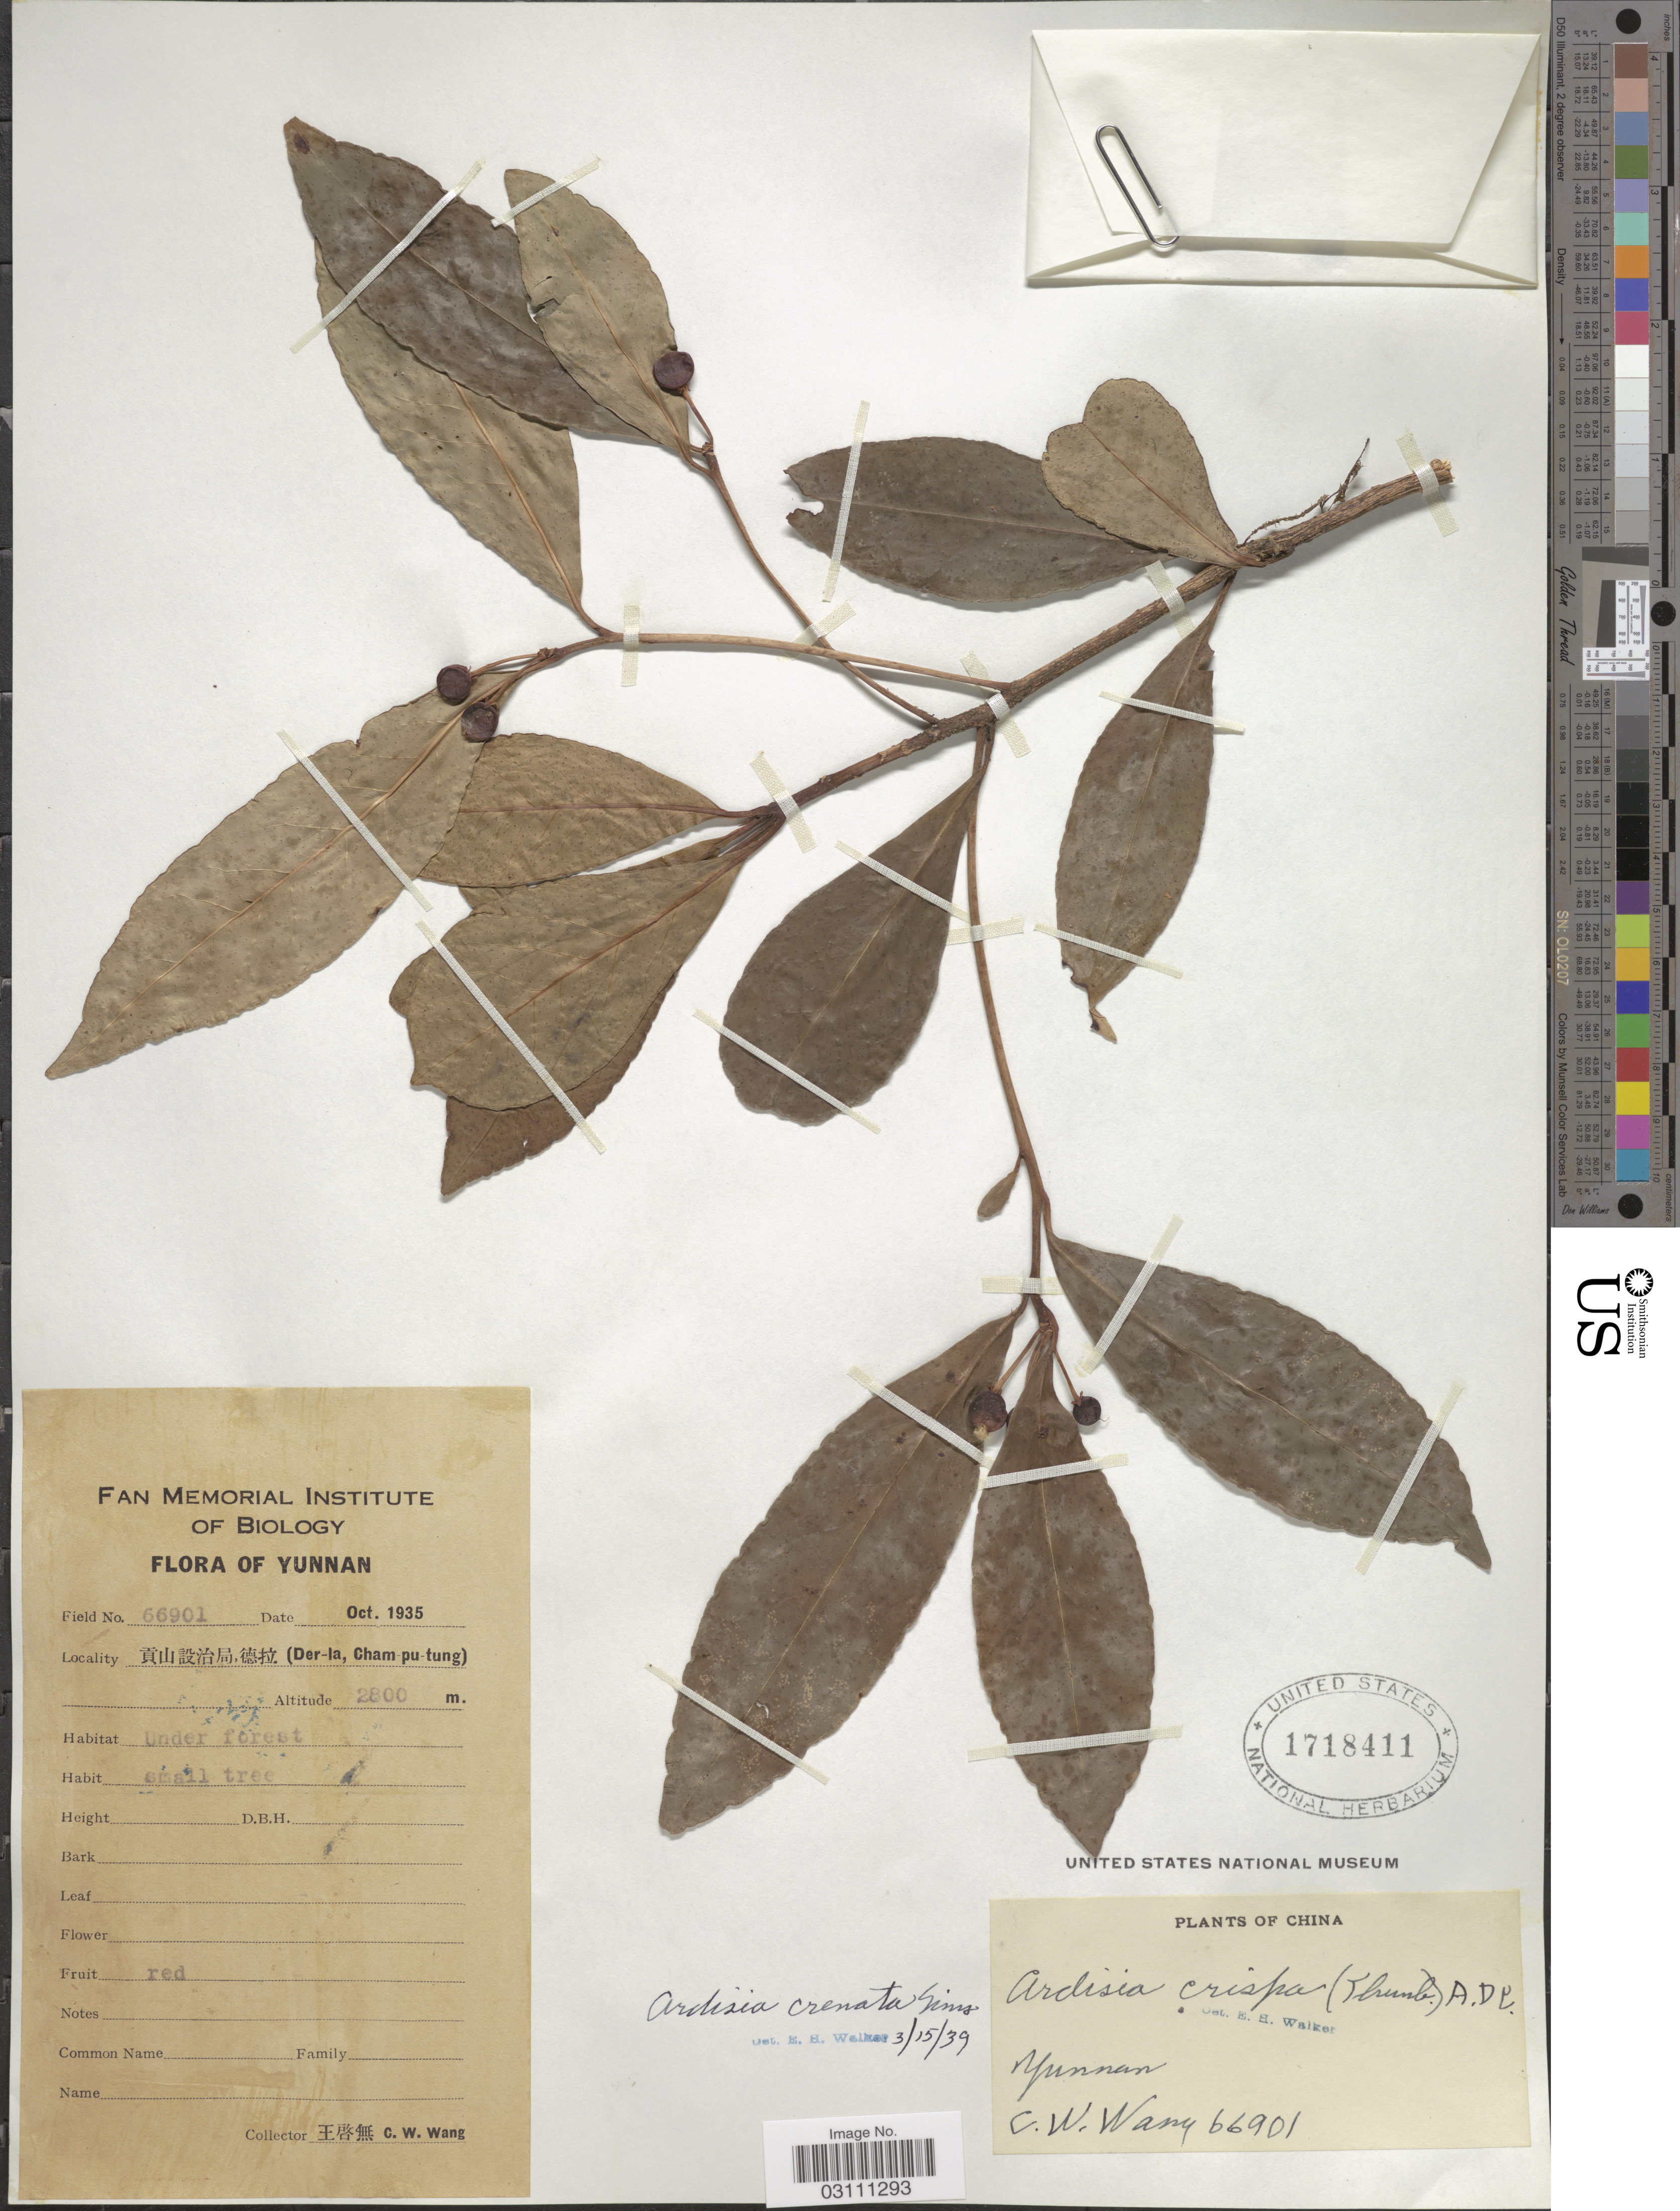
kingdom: Plantae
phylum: Tracheophyta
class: Magnoliopsida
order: Ericales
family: Primulaceae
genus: Ardisia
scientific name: Ardisia crenata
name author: Sims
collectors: C. W. Wang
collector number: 66901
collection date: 1935-10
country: China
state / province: Yunnan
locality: Der-la, Cham-pu-tung.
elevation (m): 2800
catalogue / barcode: US 1718411